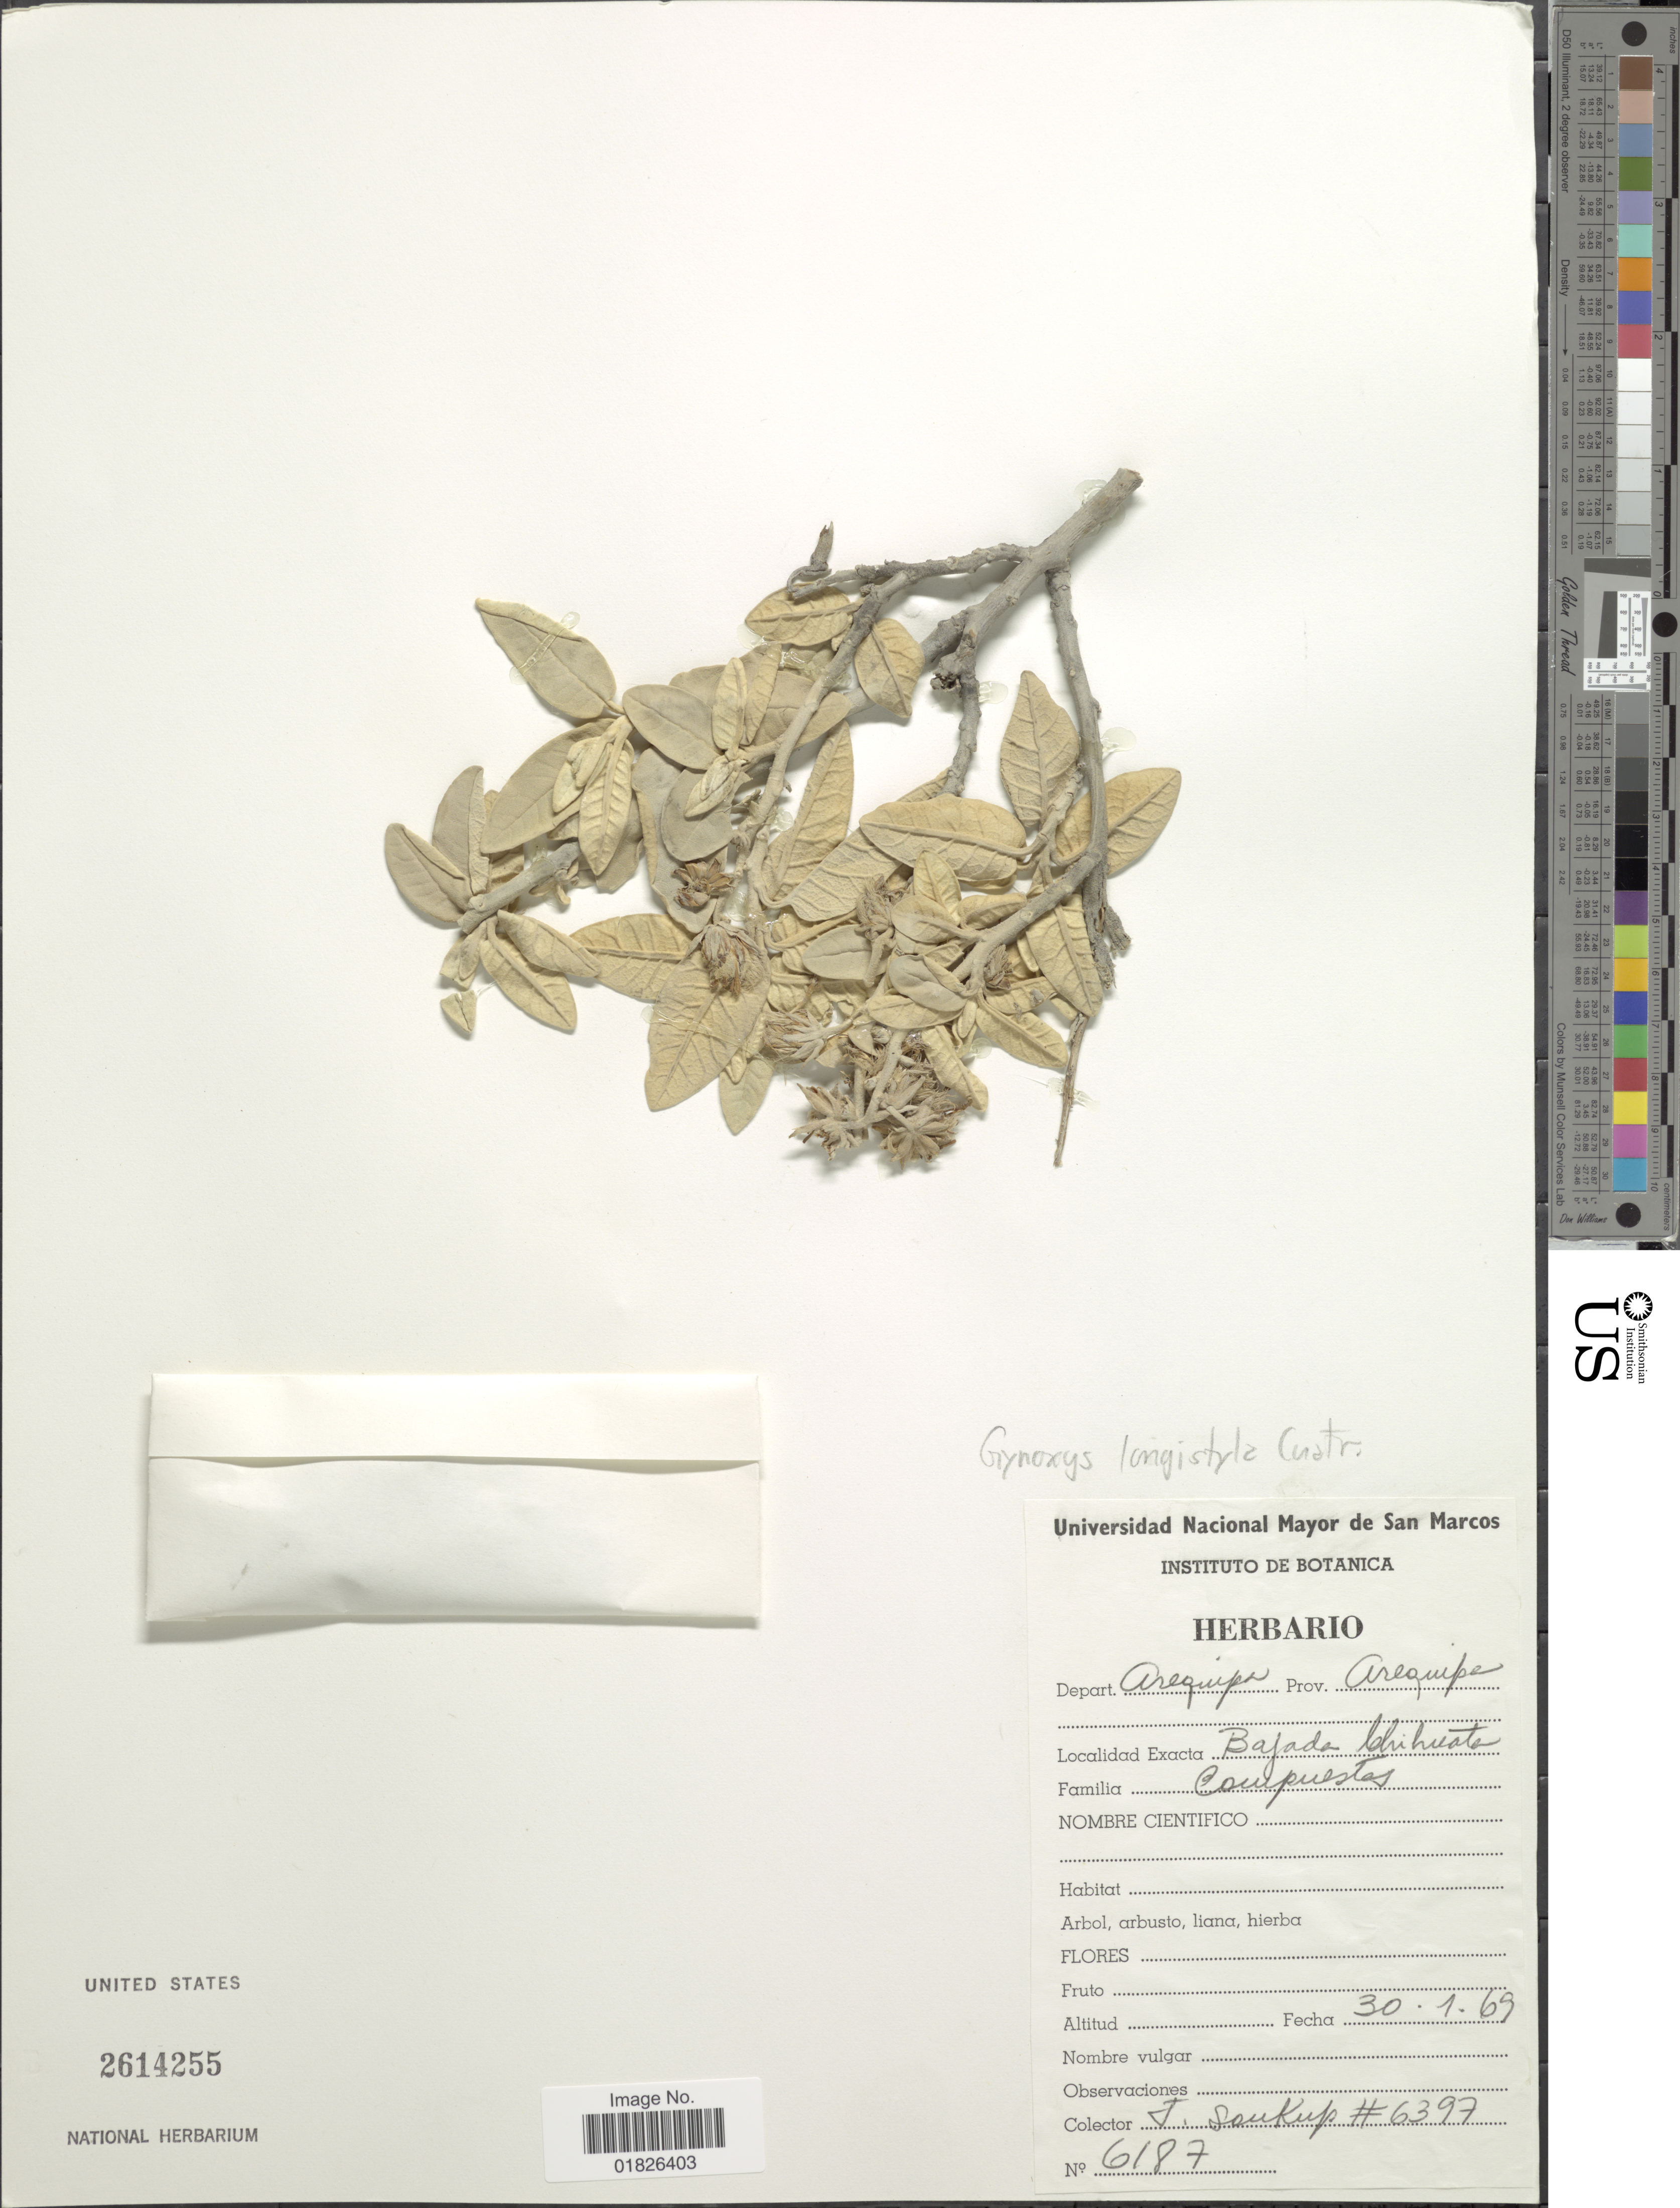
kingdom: Plantae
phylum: Tracheophyta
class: Magnoliopsida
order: Asterales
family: Asteraceae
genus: Nordenstamia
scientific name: Nordenstamia longistyla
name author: (Greenm. & Cuatrec.) B. Nord.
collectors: J. Soukup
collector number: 6397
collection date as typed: Transcribed d/m/y: 30/1/69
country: Peru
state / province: Arequipa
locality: Bajada Chihuata, Prov. Arequipa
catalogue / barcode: US 2614255